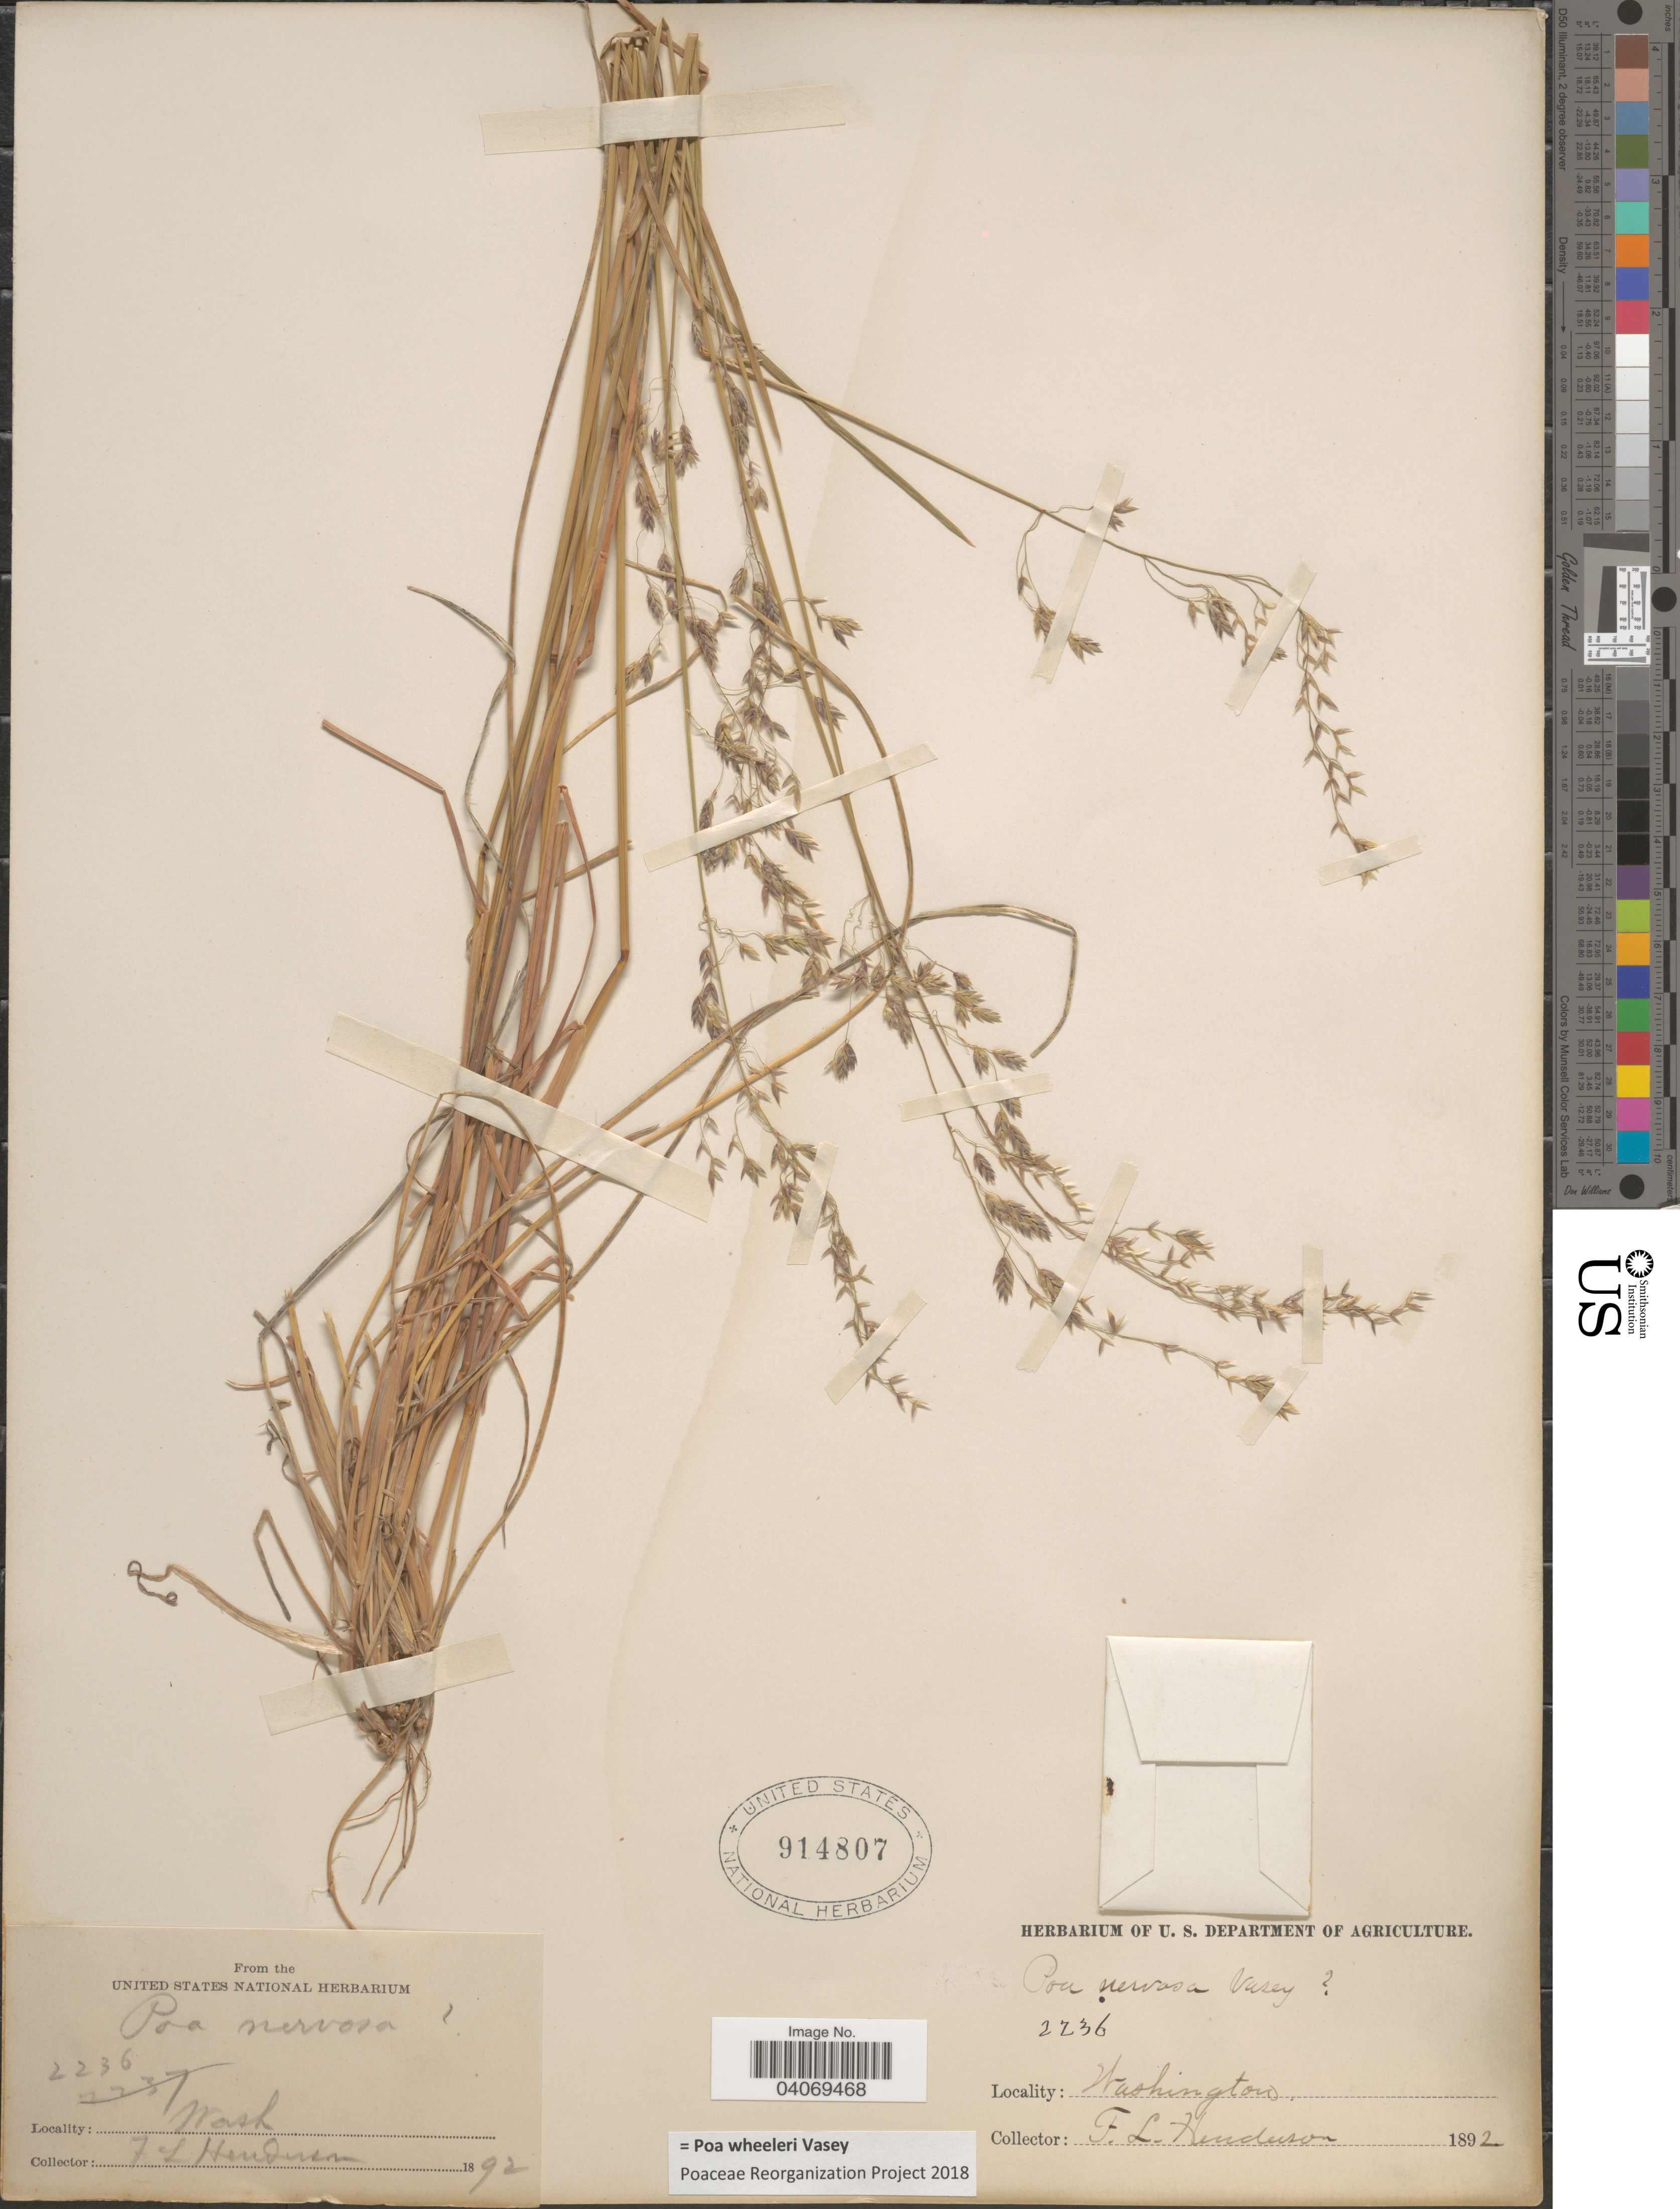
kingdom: Plantae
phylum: Tracheophyta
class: Liliopsida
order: Poales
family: Poaceae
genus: Poa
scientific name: Poa wheeleri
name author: Vasey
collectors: F. Henderson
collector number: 2236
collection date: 1892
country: United States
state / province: Washington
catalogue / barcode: US 914807